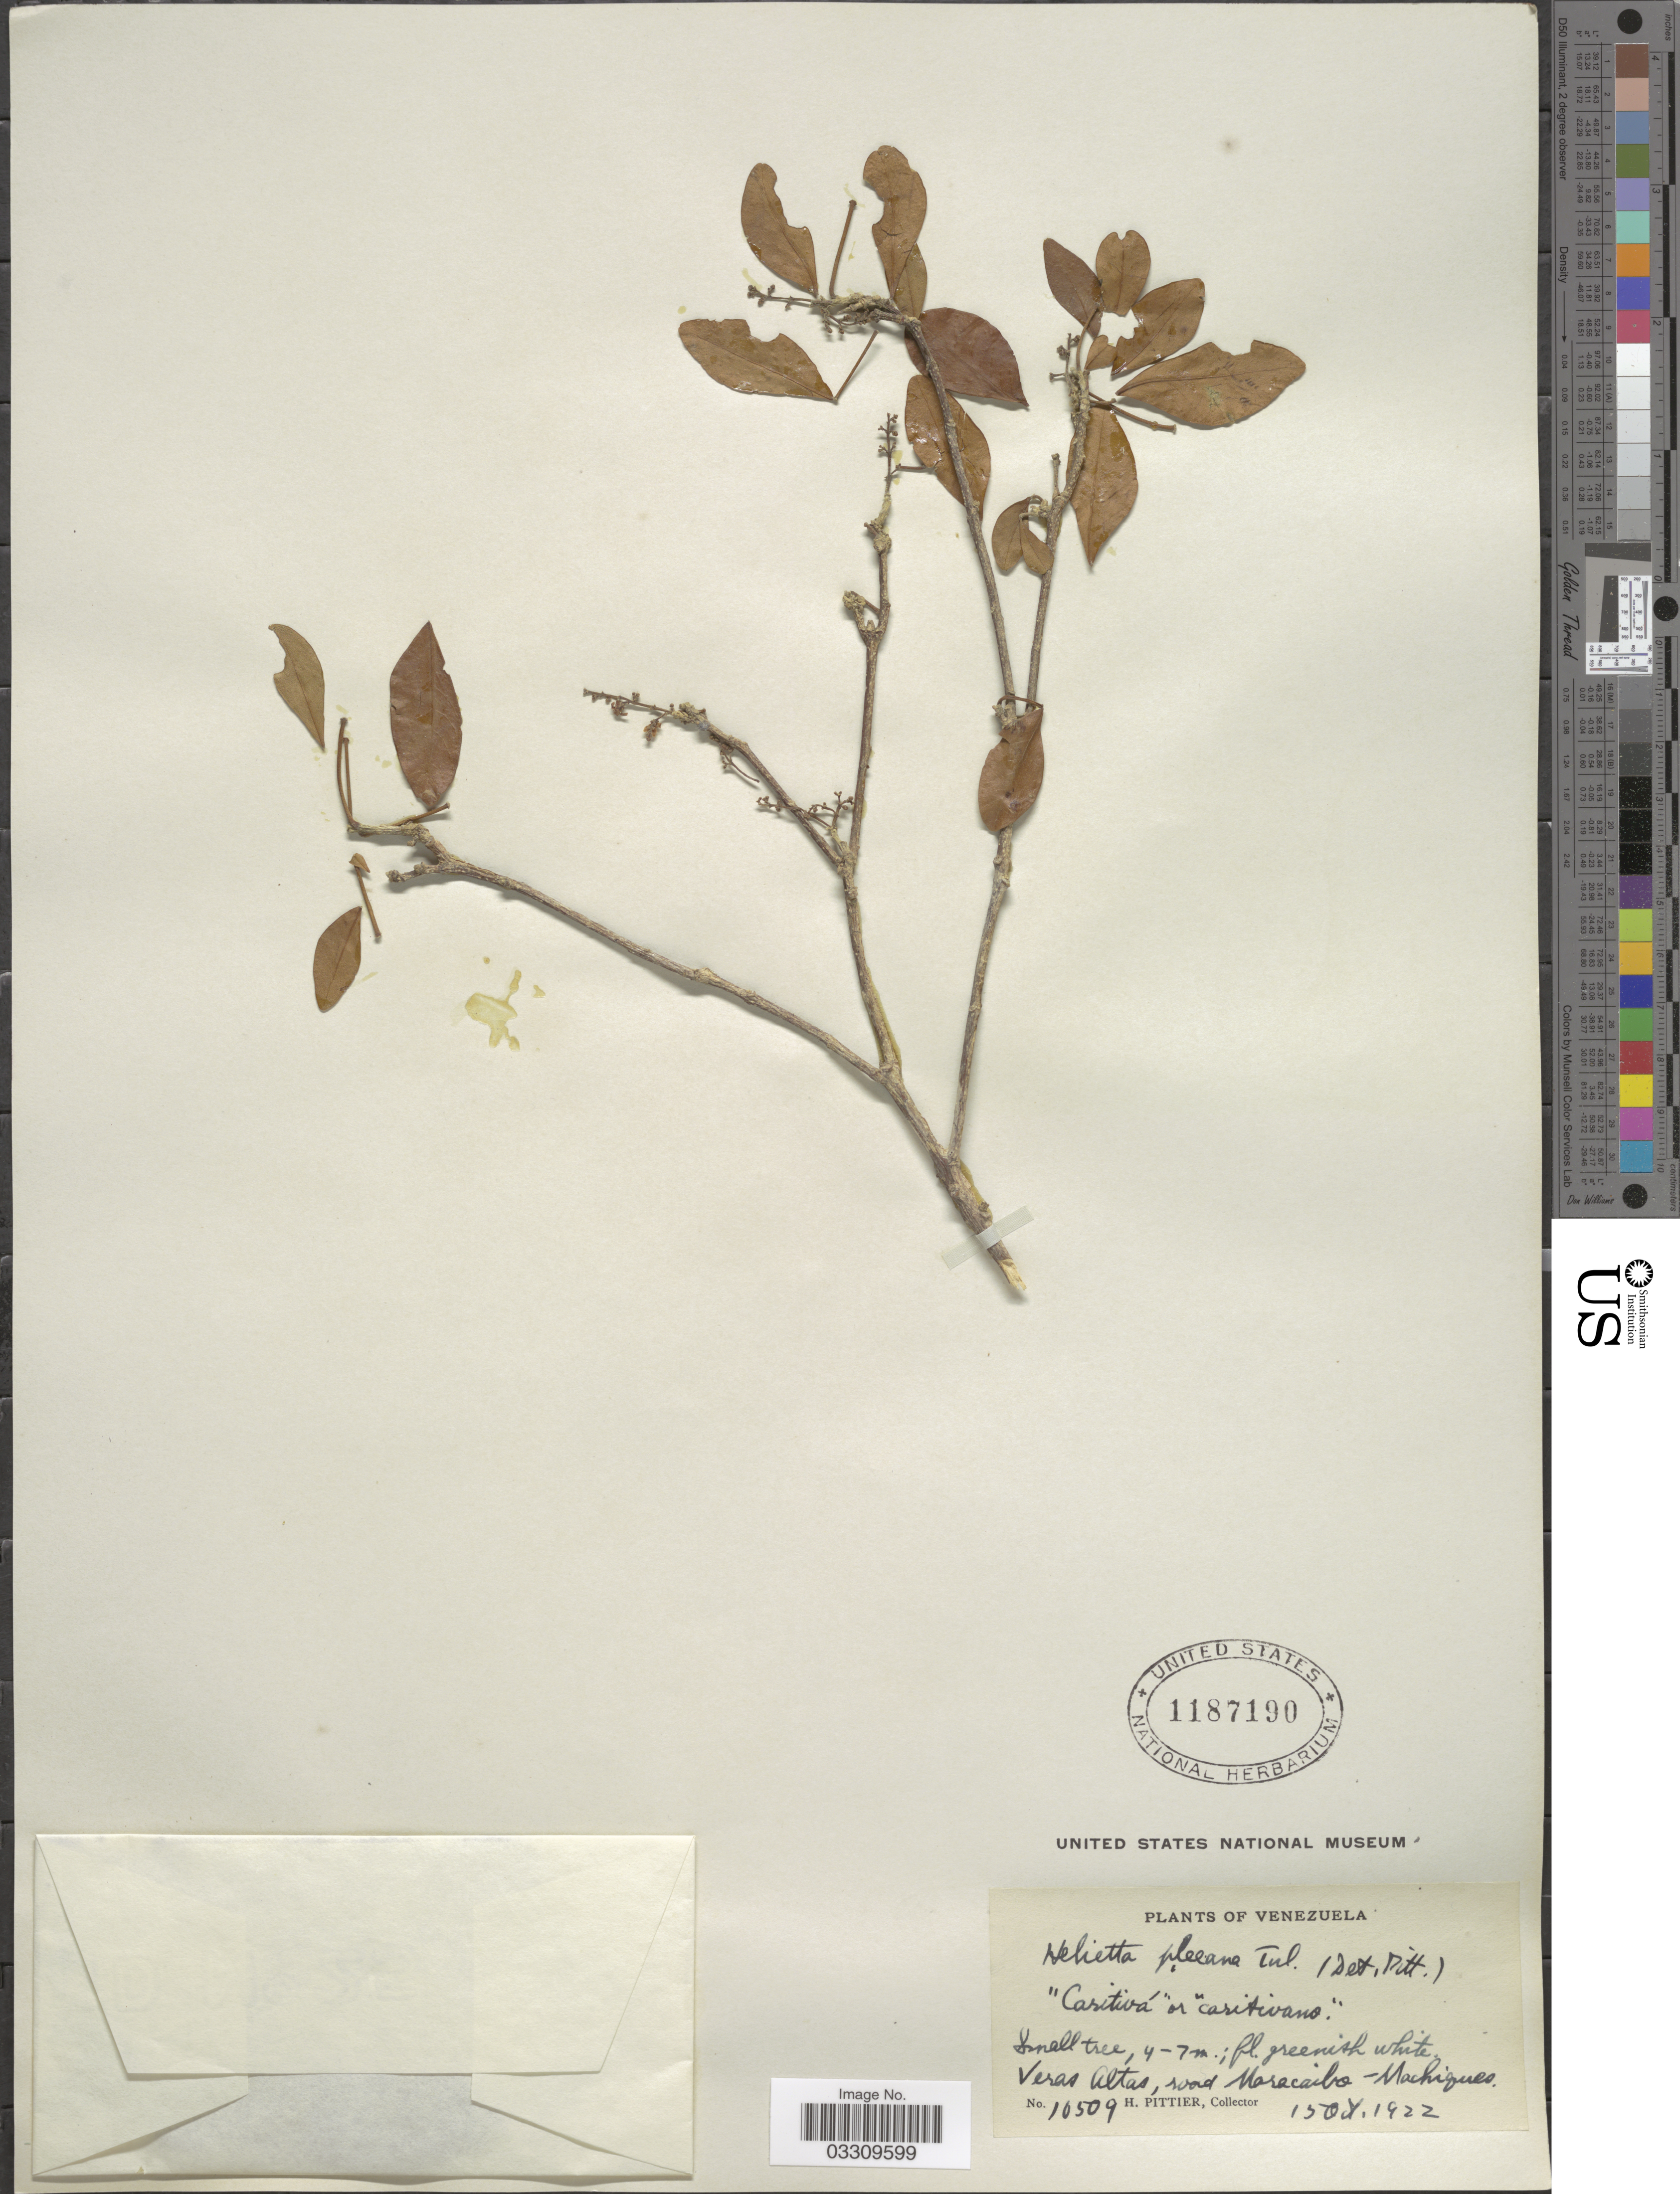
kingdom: Plantae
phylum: Tracheophyta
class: Magnoliopsida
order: Sapindales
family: Rutaceae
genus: Helietta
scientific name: Helietta pleana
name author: Tul.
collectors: H. F. Pittier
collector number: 10509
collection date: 1922-10-15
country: Venezuela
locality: Veras Altas, road Maracaibo - Machiques.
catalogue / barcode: US 1187190